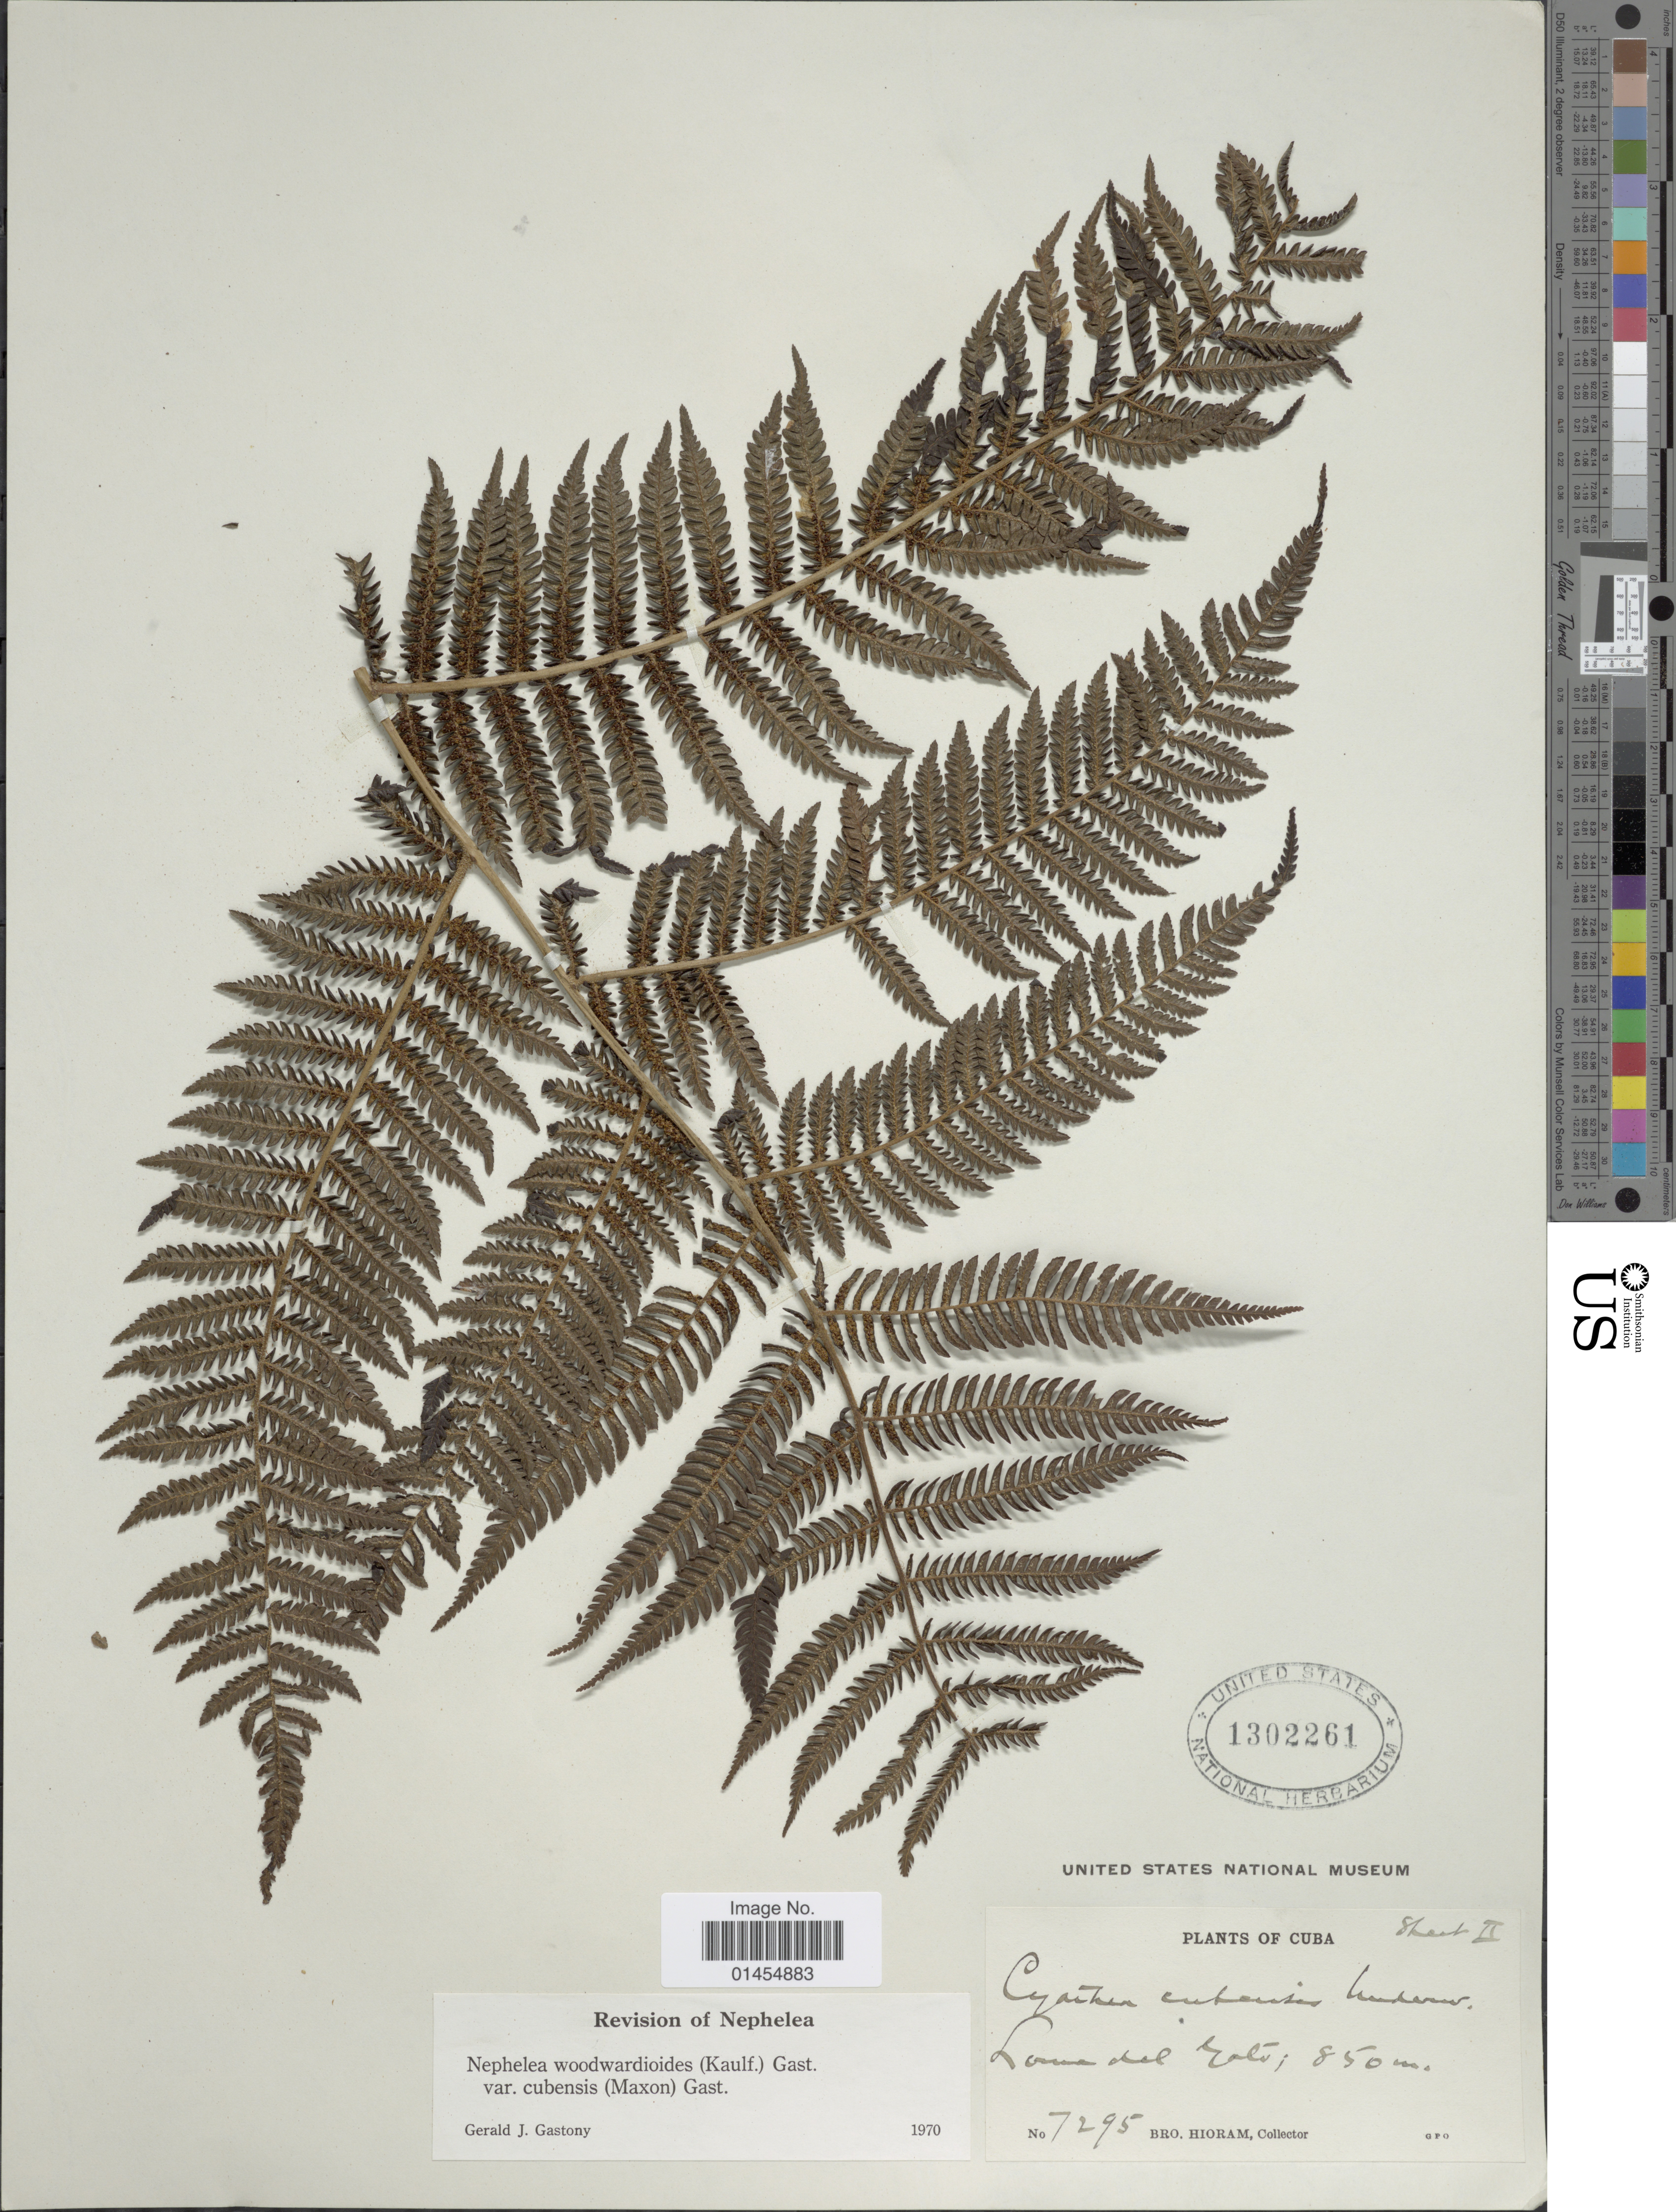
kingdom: Plantae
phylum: Tracheophyta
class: Polypodiopsida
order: Cyatheales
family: Cyatheaceae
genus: Alsophila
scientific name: Alsophila woodwardioides var. cubensis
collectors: Bro. Hioram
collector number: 7295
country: Cuba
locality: Loma del Gato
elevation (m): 850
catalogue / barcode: US 1302261